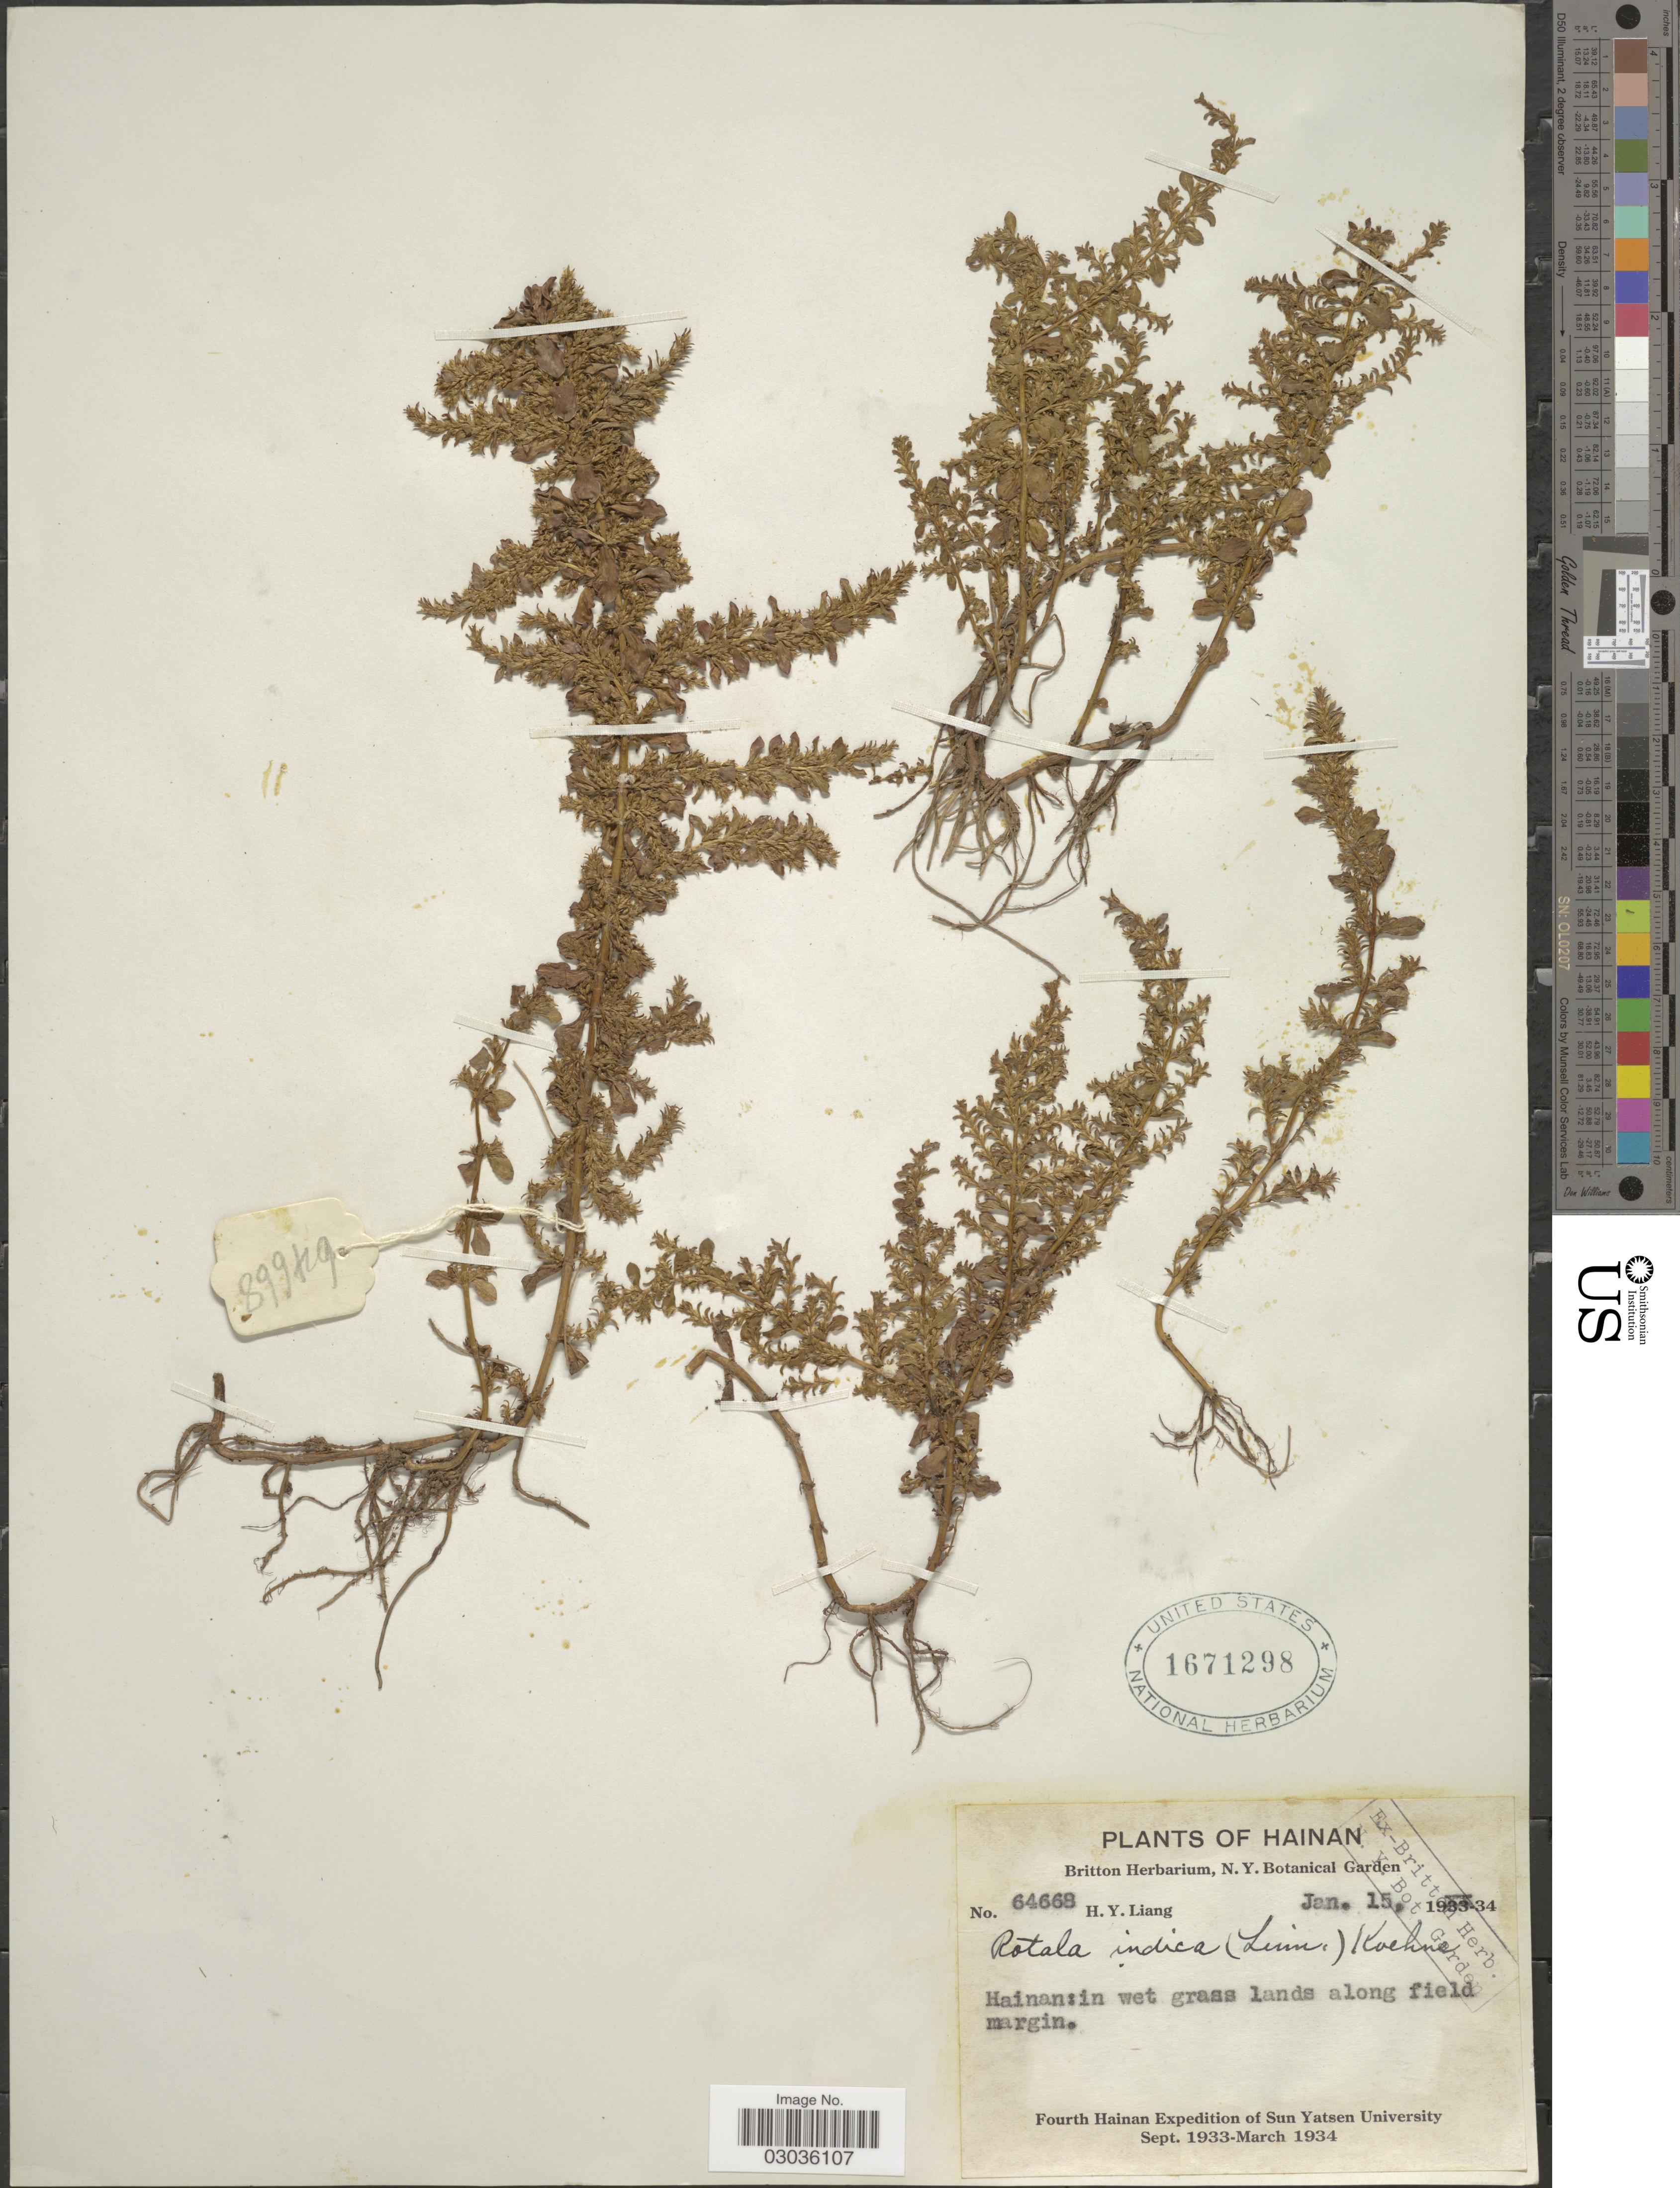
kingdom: Plantae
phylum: Tracheophyta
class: Magnoliopsida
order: Myrtales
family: Lythraceae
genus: Rotala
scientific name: Rotala indica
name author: (L.) Koehne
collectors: H. Y. Liang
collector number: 64668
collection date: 1934-01-15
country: China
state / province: Hainan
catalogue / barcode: US 1671298